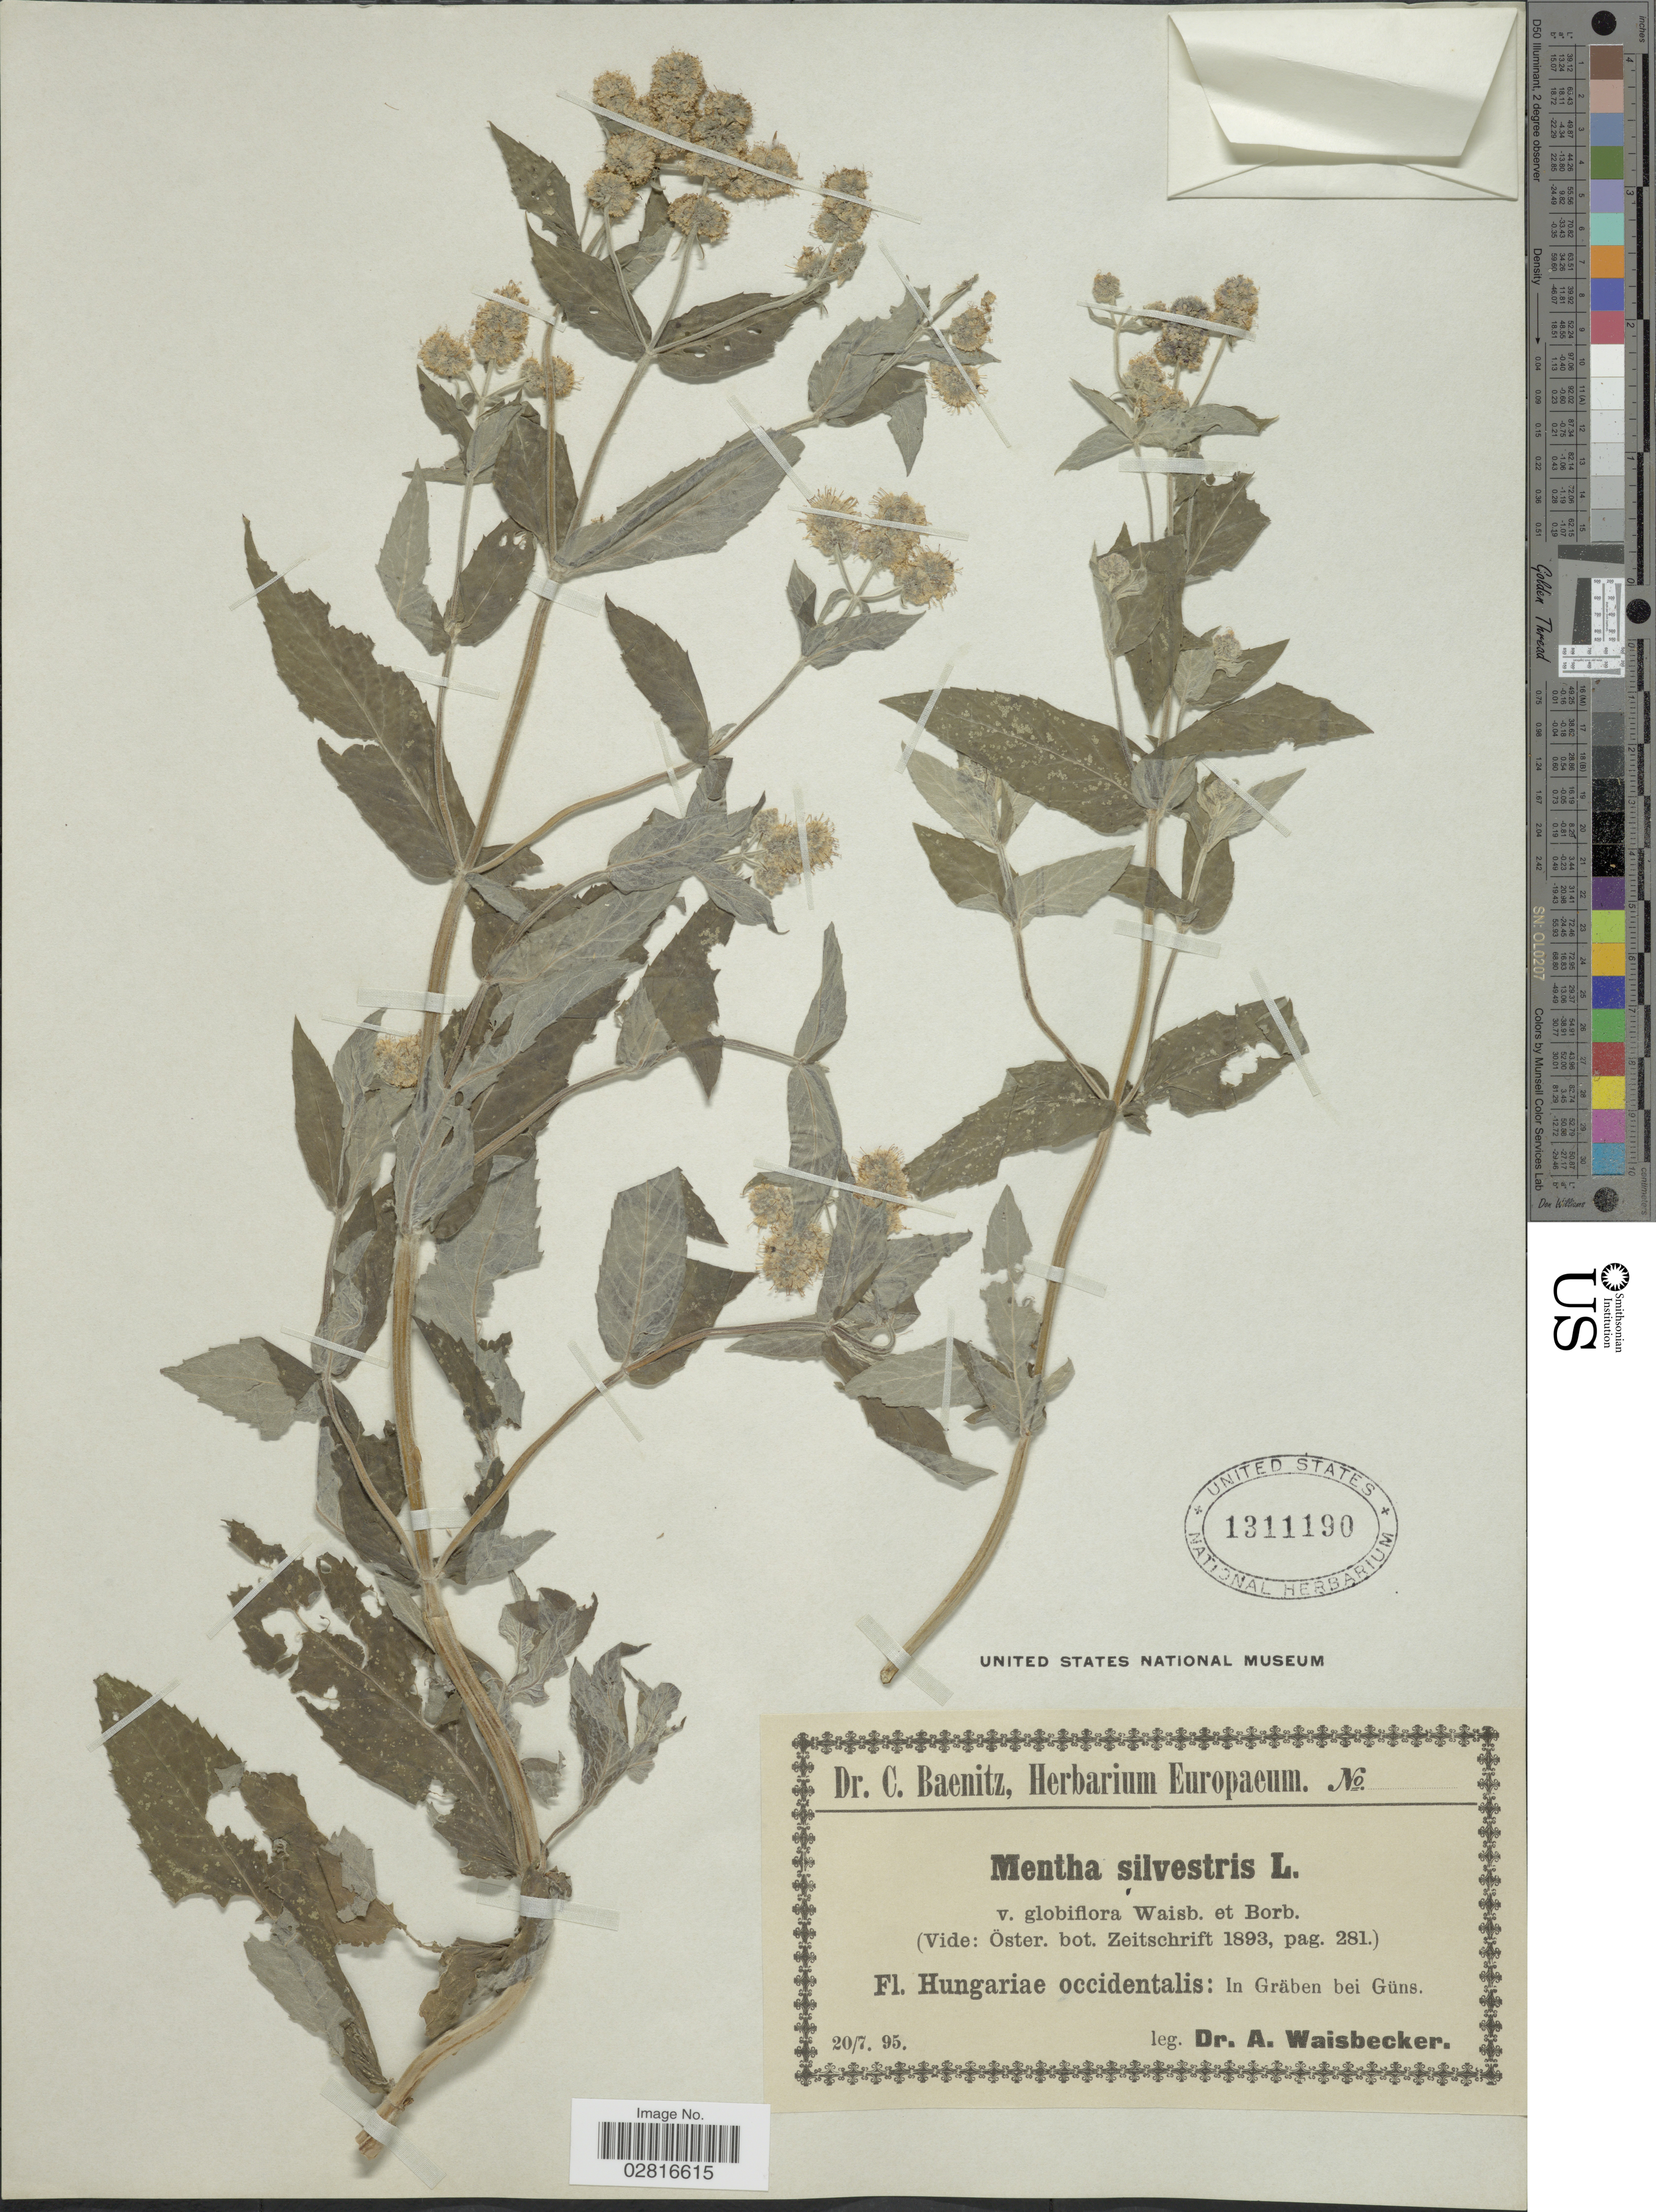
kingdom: Plantae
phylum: Tracheophyta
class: Magnoliopsida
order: Lamiales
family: Lamiaceae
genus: Mentha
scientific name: Mentha sylvestris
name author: L.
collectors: A. Wasibecker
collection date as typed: Transcribed d/m/y: 20/7/95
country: Hungary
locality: Hungariae occidentalis: In Gräben bei Güns.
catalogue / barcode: US 1311190